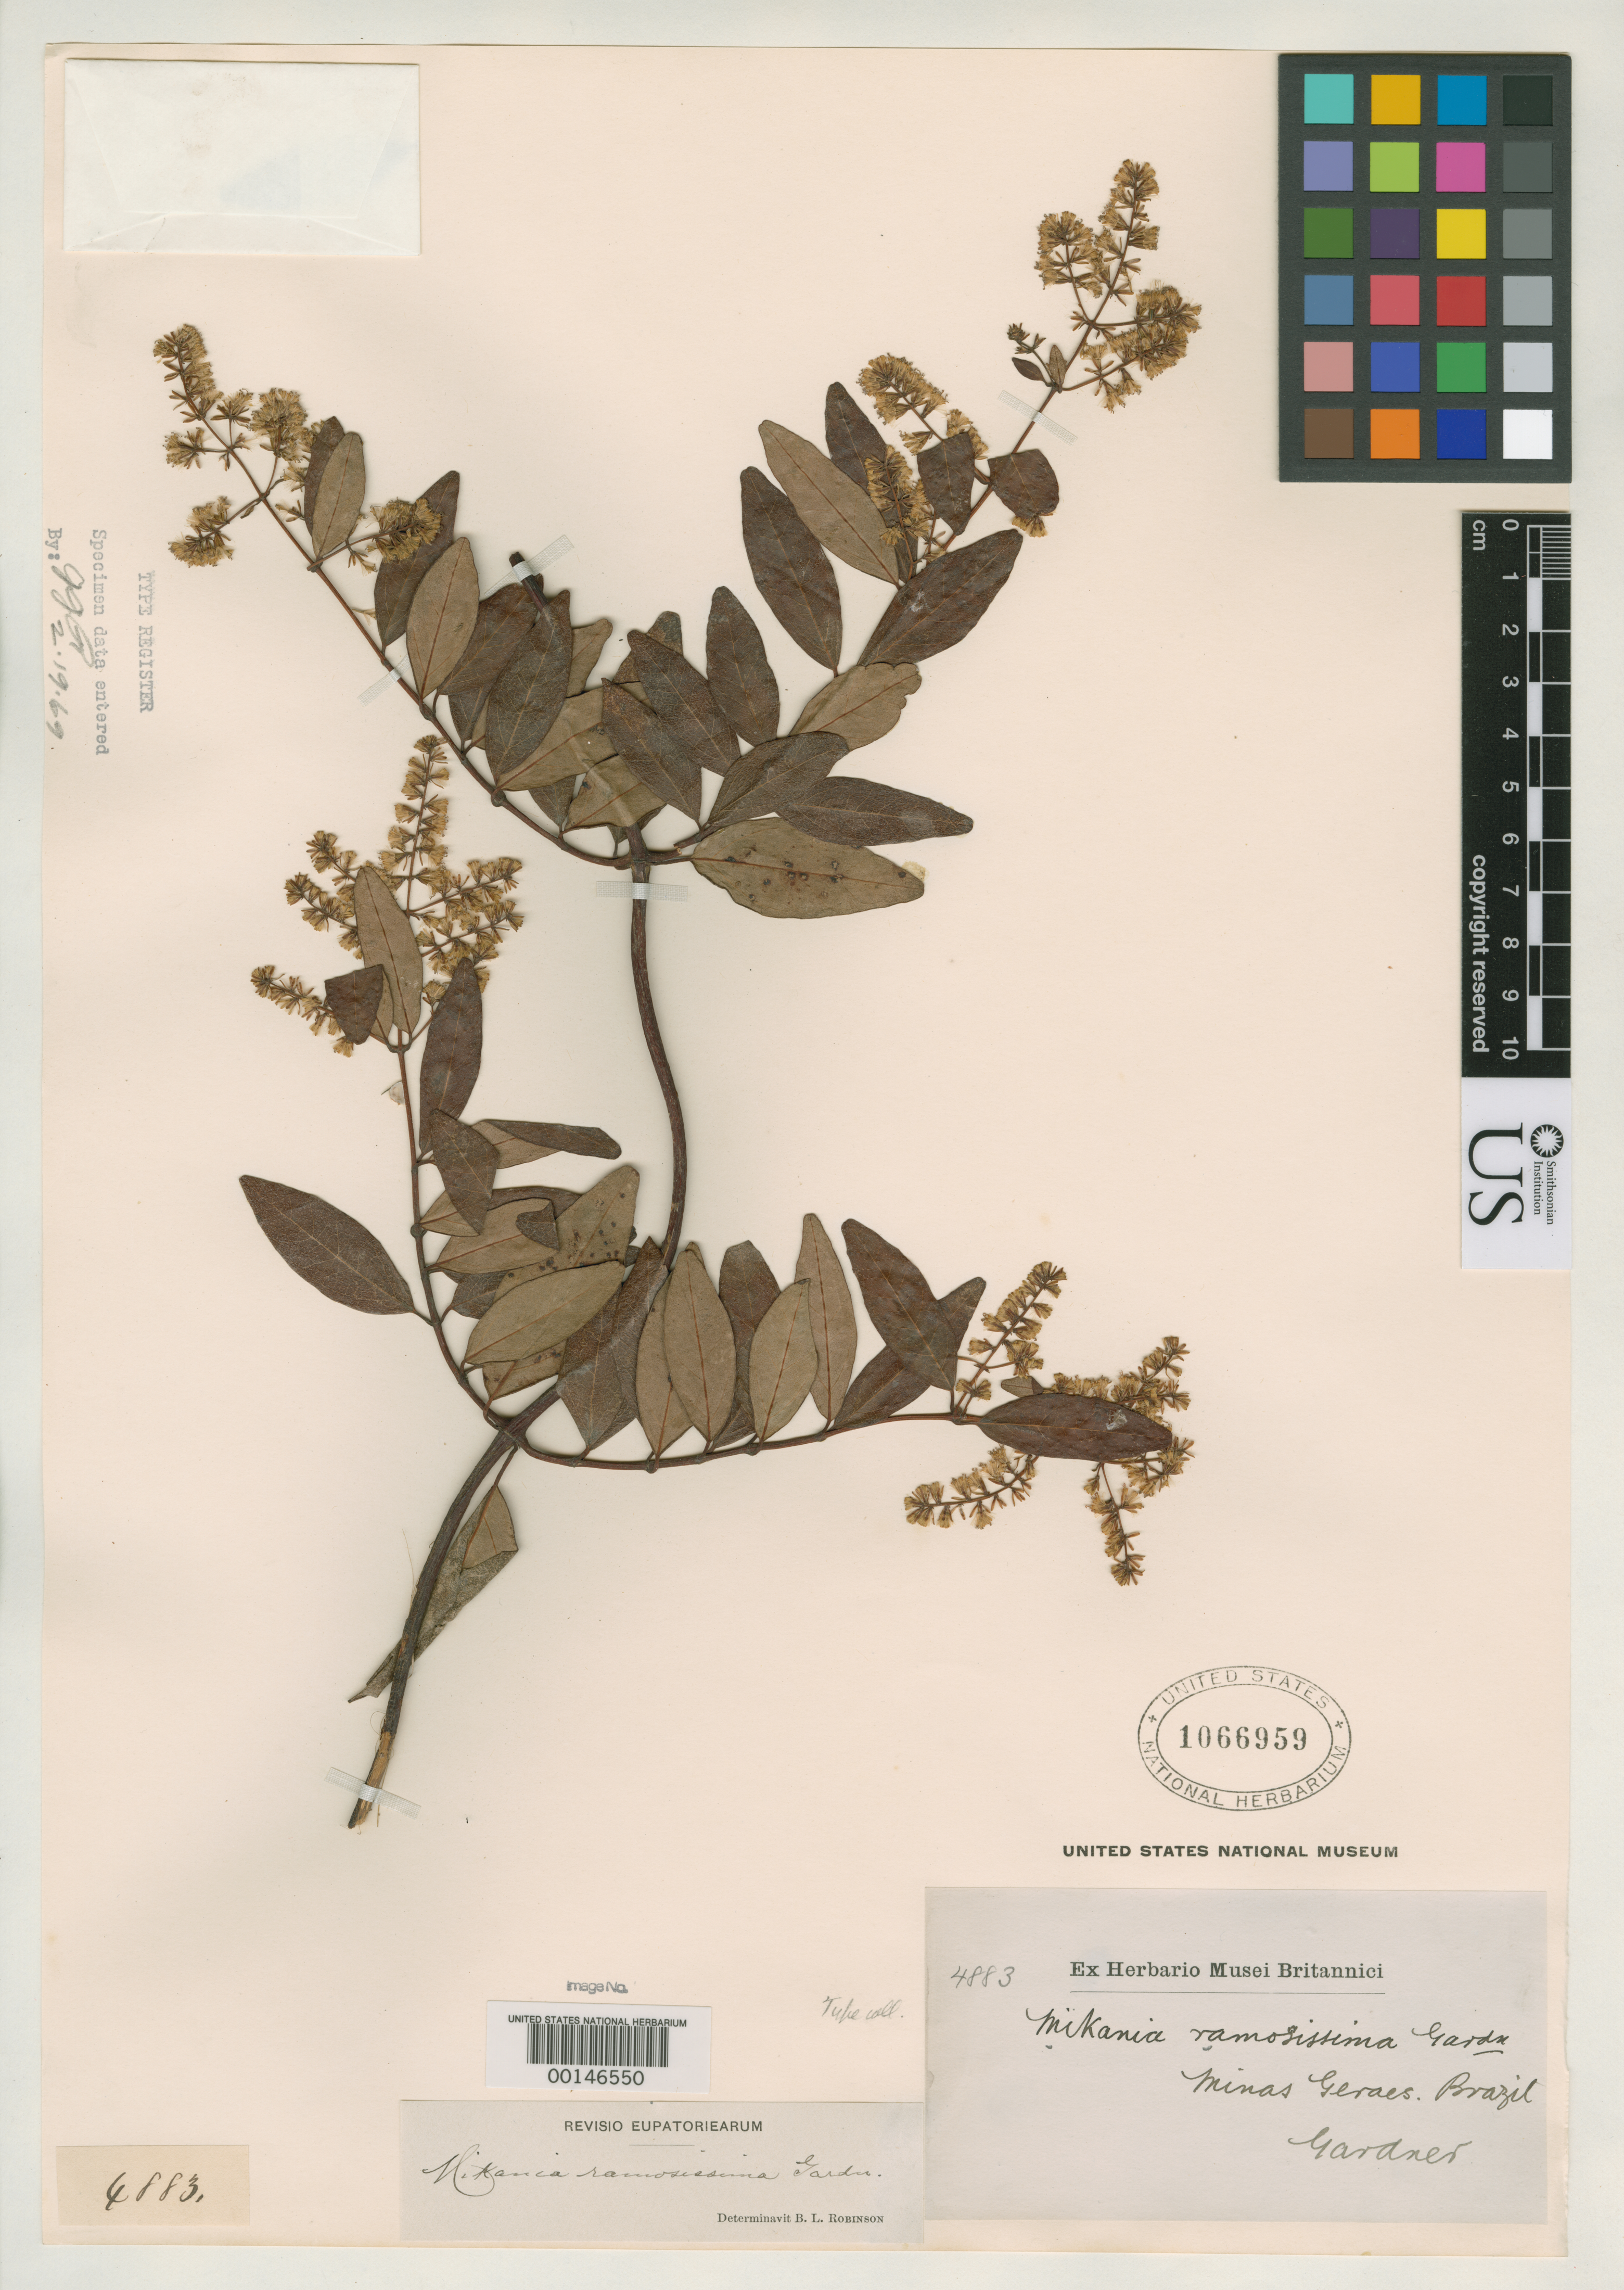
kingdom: Plantae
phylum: Tracheophyta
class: Magnoliopsida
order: Asterales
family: Asteraceae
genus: Mikania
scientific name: Mikania ramosissima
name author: Gardner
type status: Isotype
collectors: G. Gardner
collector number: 4883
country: Brazil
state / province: Minas Gerais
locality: Serra da Mendanha.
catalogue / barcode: US 1066959